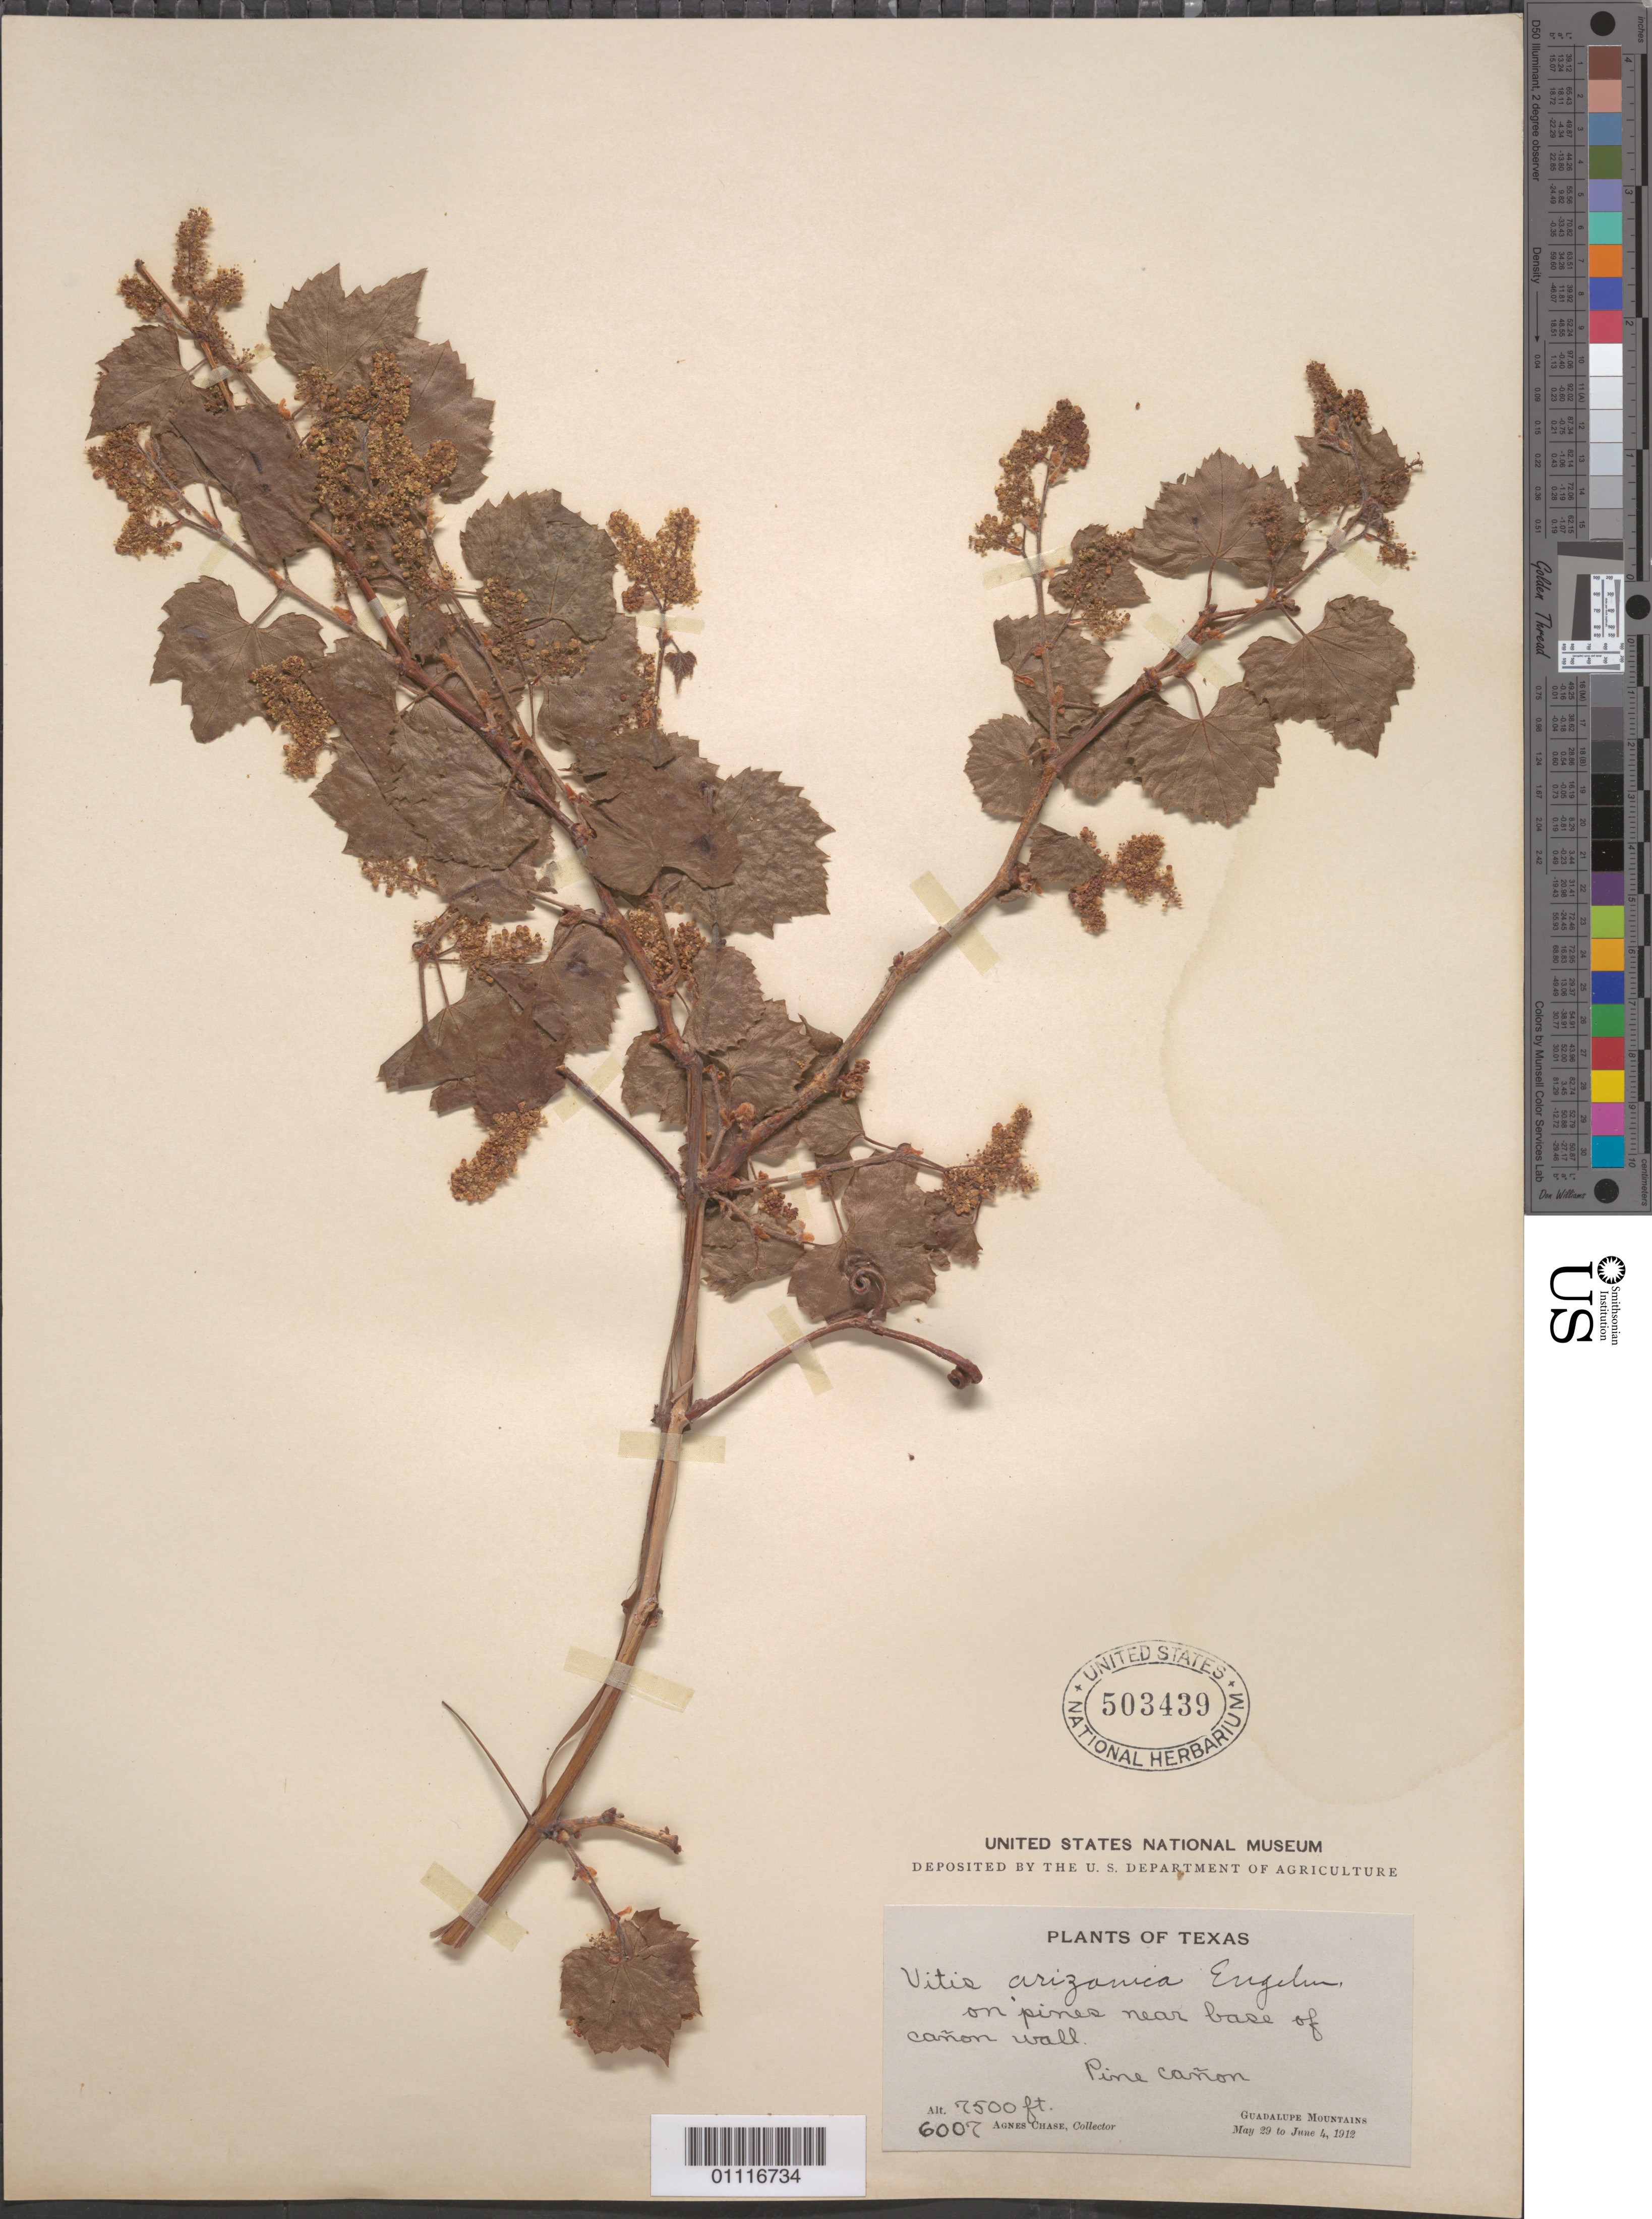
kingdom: Plantae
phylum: Tracheophyta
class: Magnoliopsida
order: Vitales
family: Vitaceae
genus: Vitis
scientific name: Vitis arizonica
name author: Engelm.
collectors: A. Chase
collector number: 6007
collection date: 1912-05-29/1912-06-04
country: United States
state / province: Texas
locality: near base of canon wall, Pine Canon, Guadalupe Mountains.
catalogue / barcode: US 503439